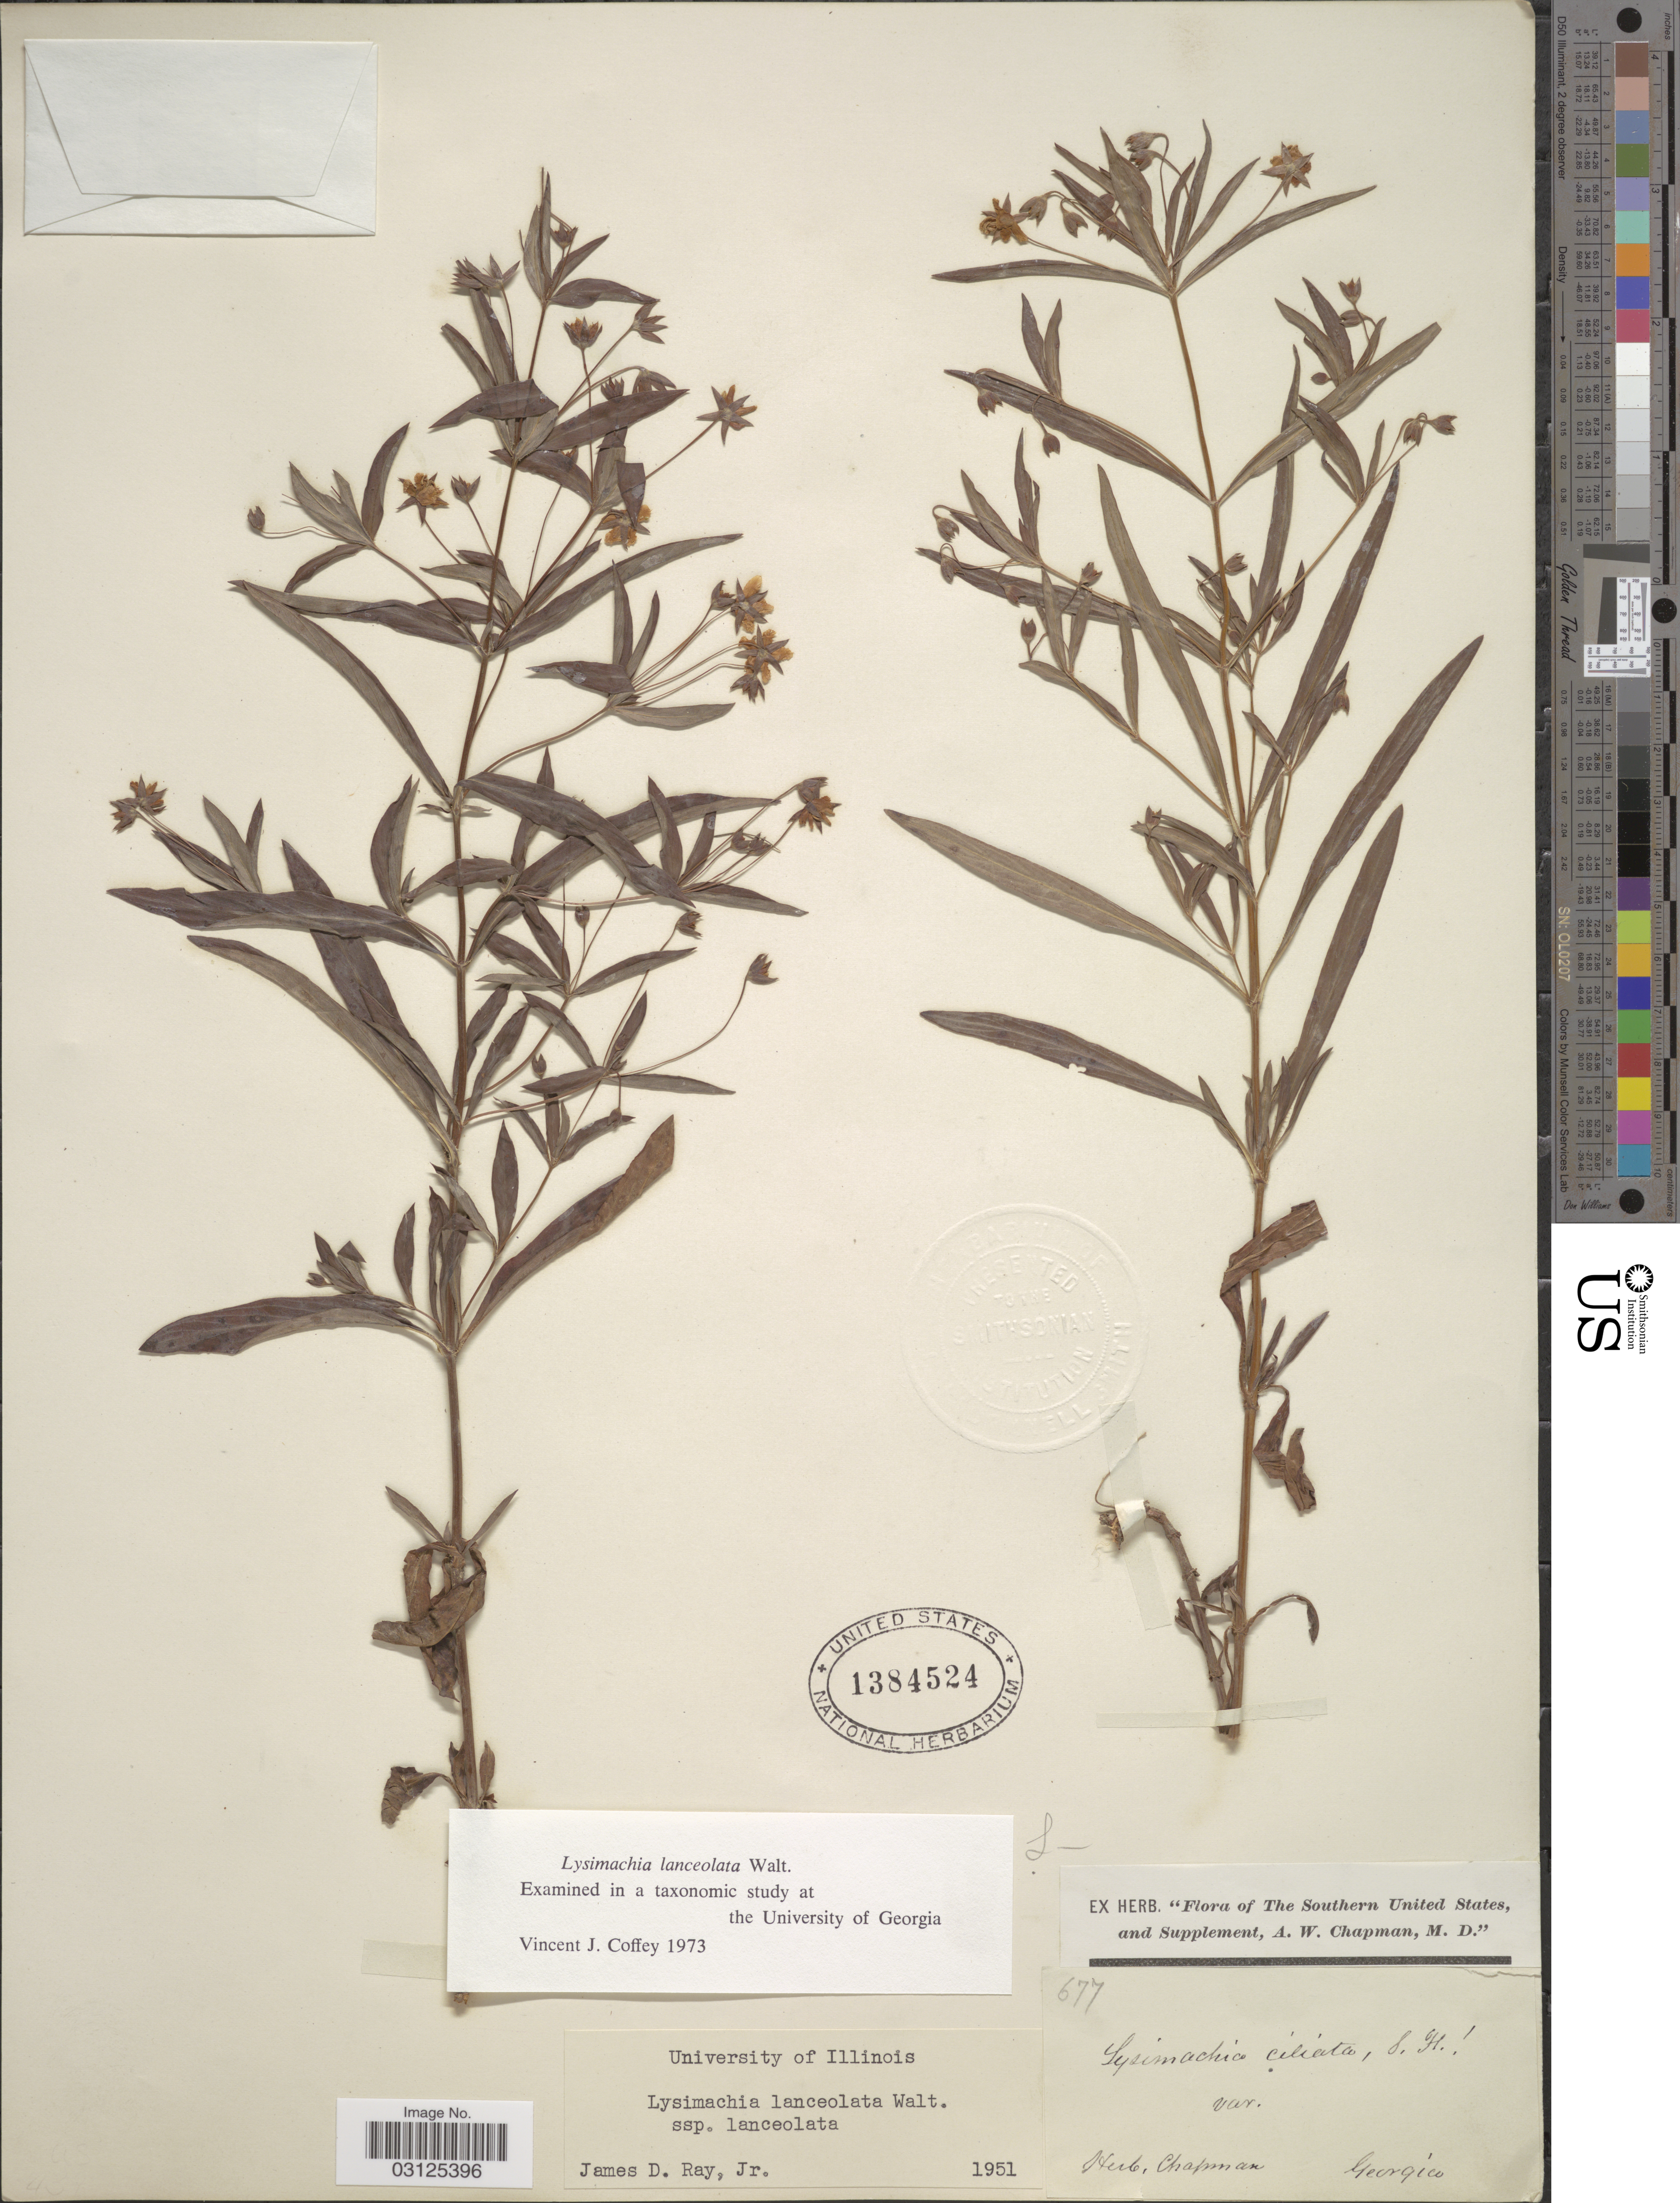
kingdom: Plantae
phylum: Tracheophyta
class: Magnoliopsida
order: Ericales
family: Primulaceae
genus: Lysimachia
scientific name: Lysimachia lanceolata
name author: Walter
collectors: ex herb. Chapman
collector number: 677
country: United States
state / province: Georgia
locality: The Southern United States, and Supplement.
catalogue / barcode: US 1384524